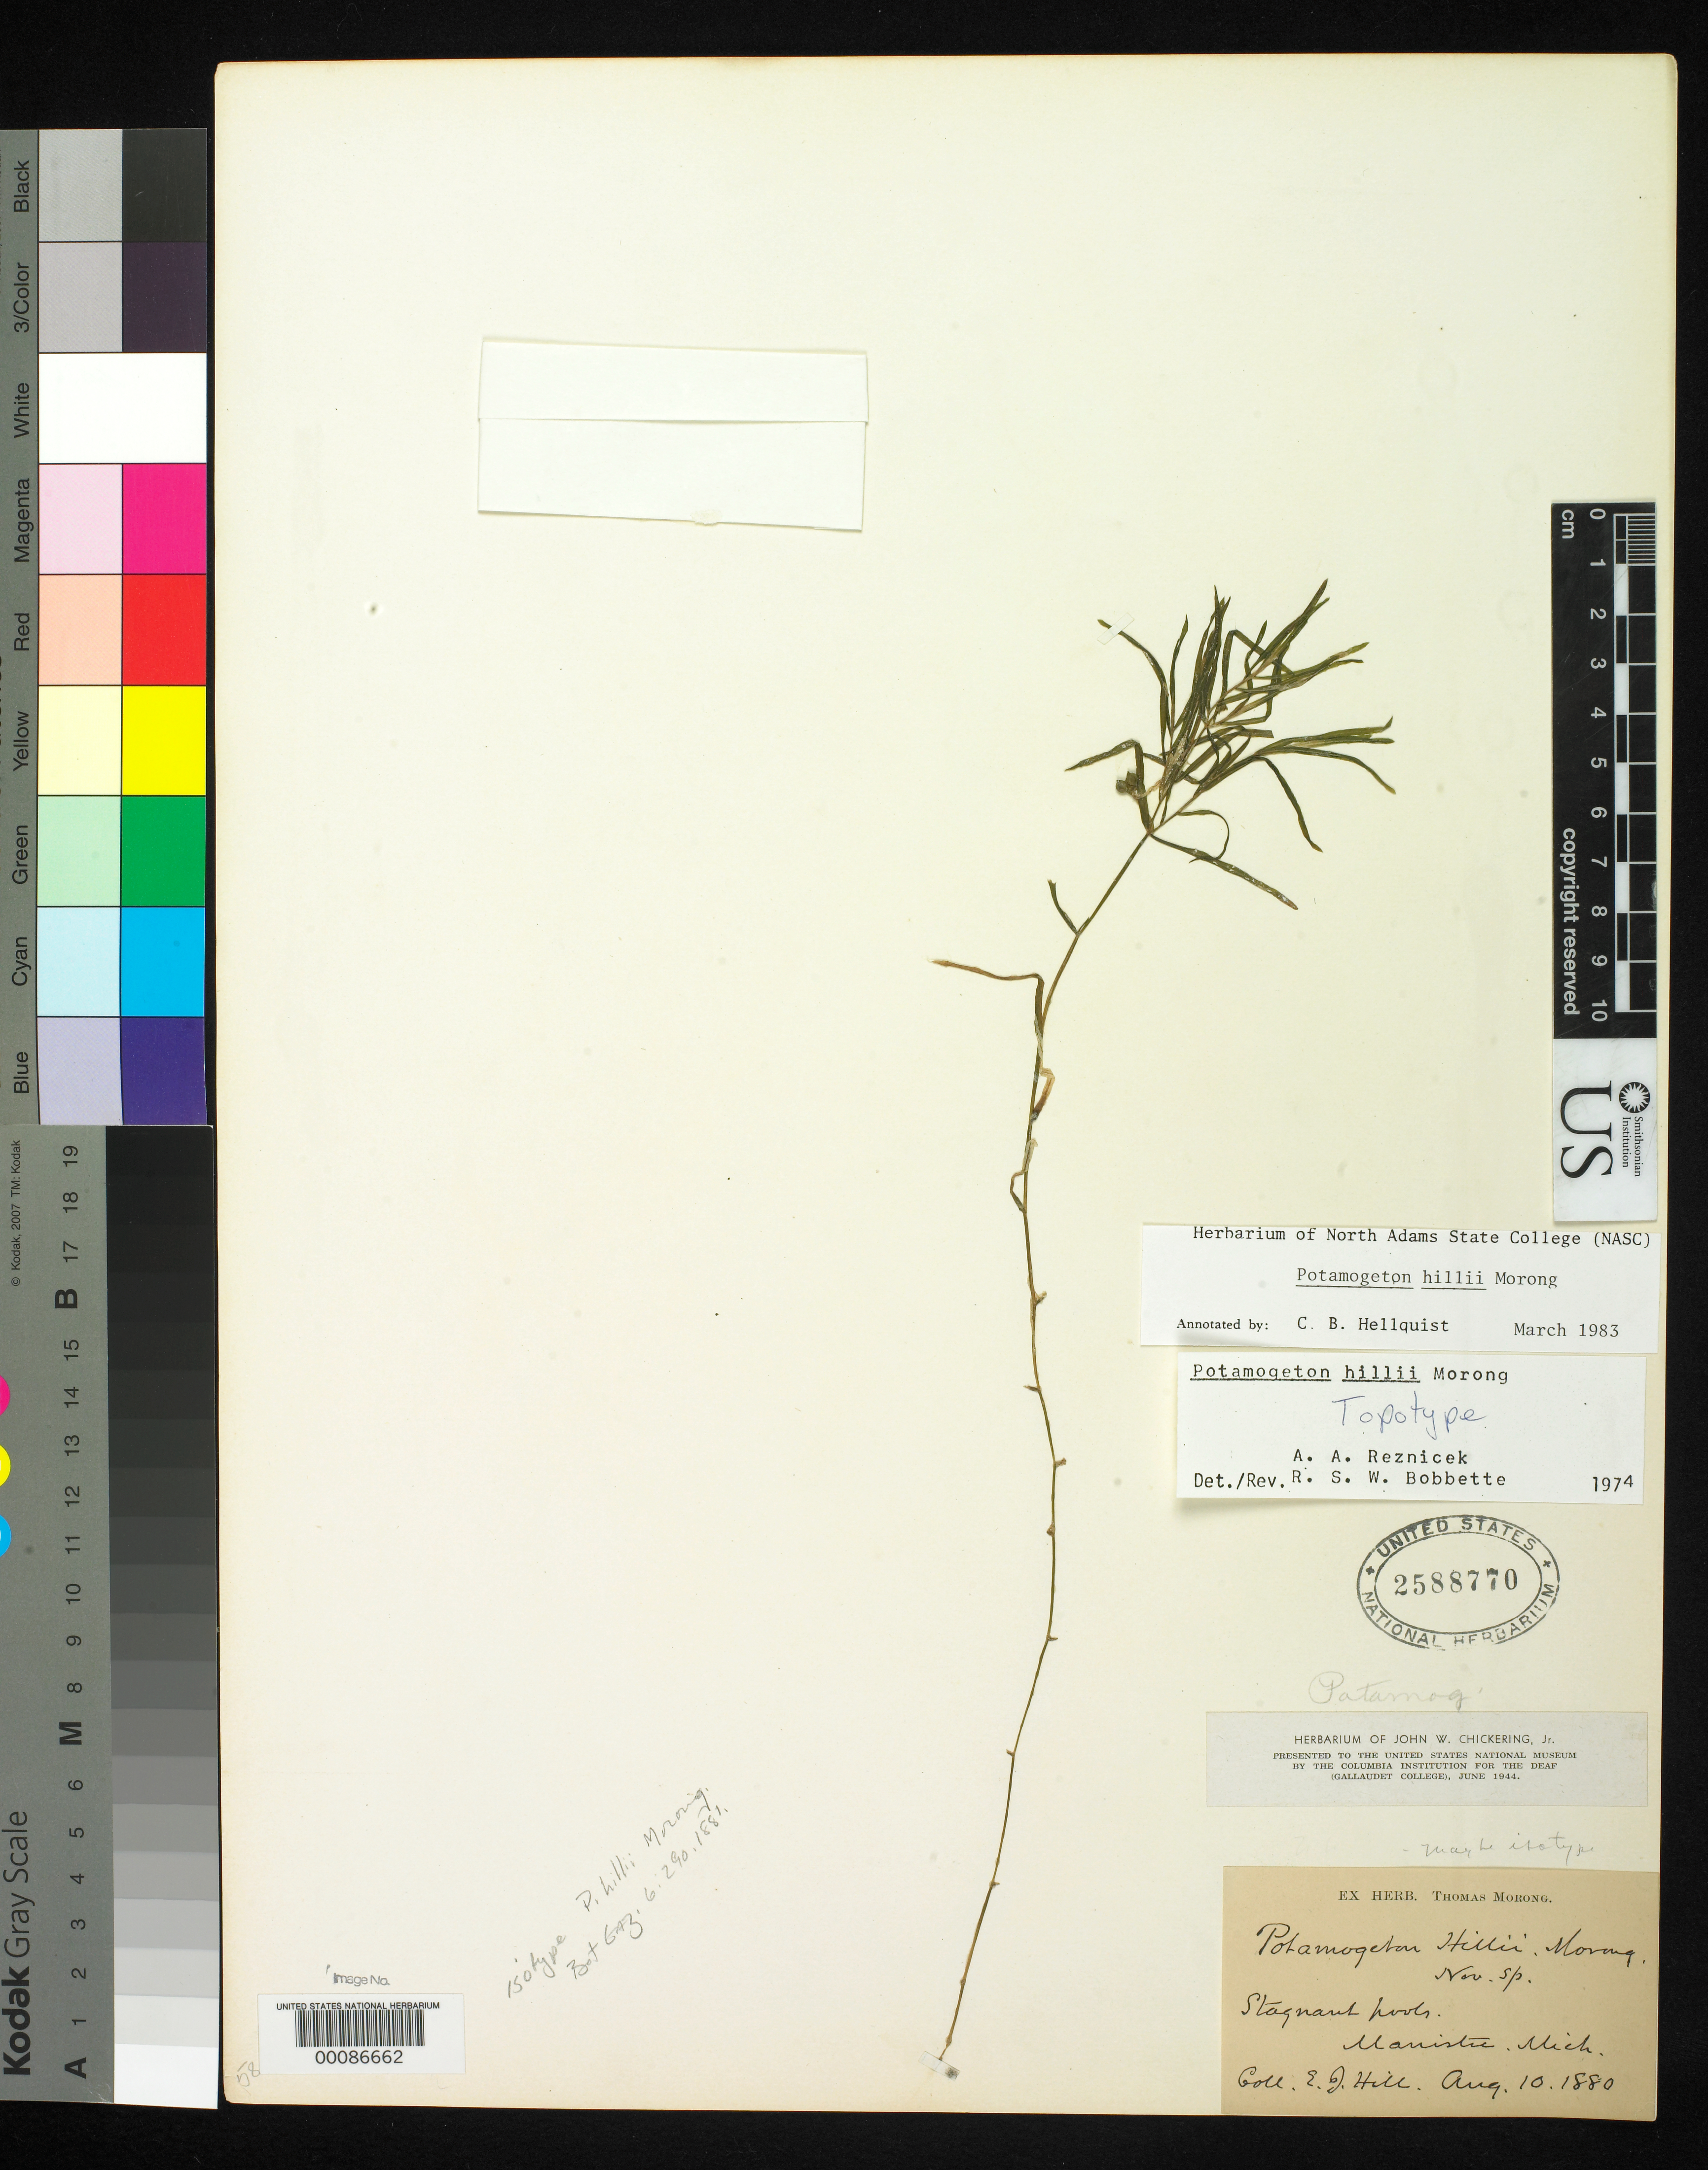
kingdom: Plantae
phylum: Tracheophyta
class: Liliopsida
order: Alismatales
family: Potamogetonaceae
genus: Potamogeton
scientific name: Potamogeton hillii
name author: Morong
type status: Possible Syntype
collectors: E. J. Hill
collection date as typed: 10 Aug 1880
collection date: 1880-08-10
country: United States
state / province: Michigan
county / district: Manistee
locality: Manistee.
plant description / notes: Protologue cites "New York and Michigan, August." A Hill specimen at NY from same locality (Manistee, Mich.) is annotated (by Morong?) as "Type specimen" but collection date is 5 Aug. 1880.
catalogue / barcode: US 2588770